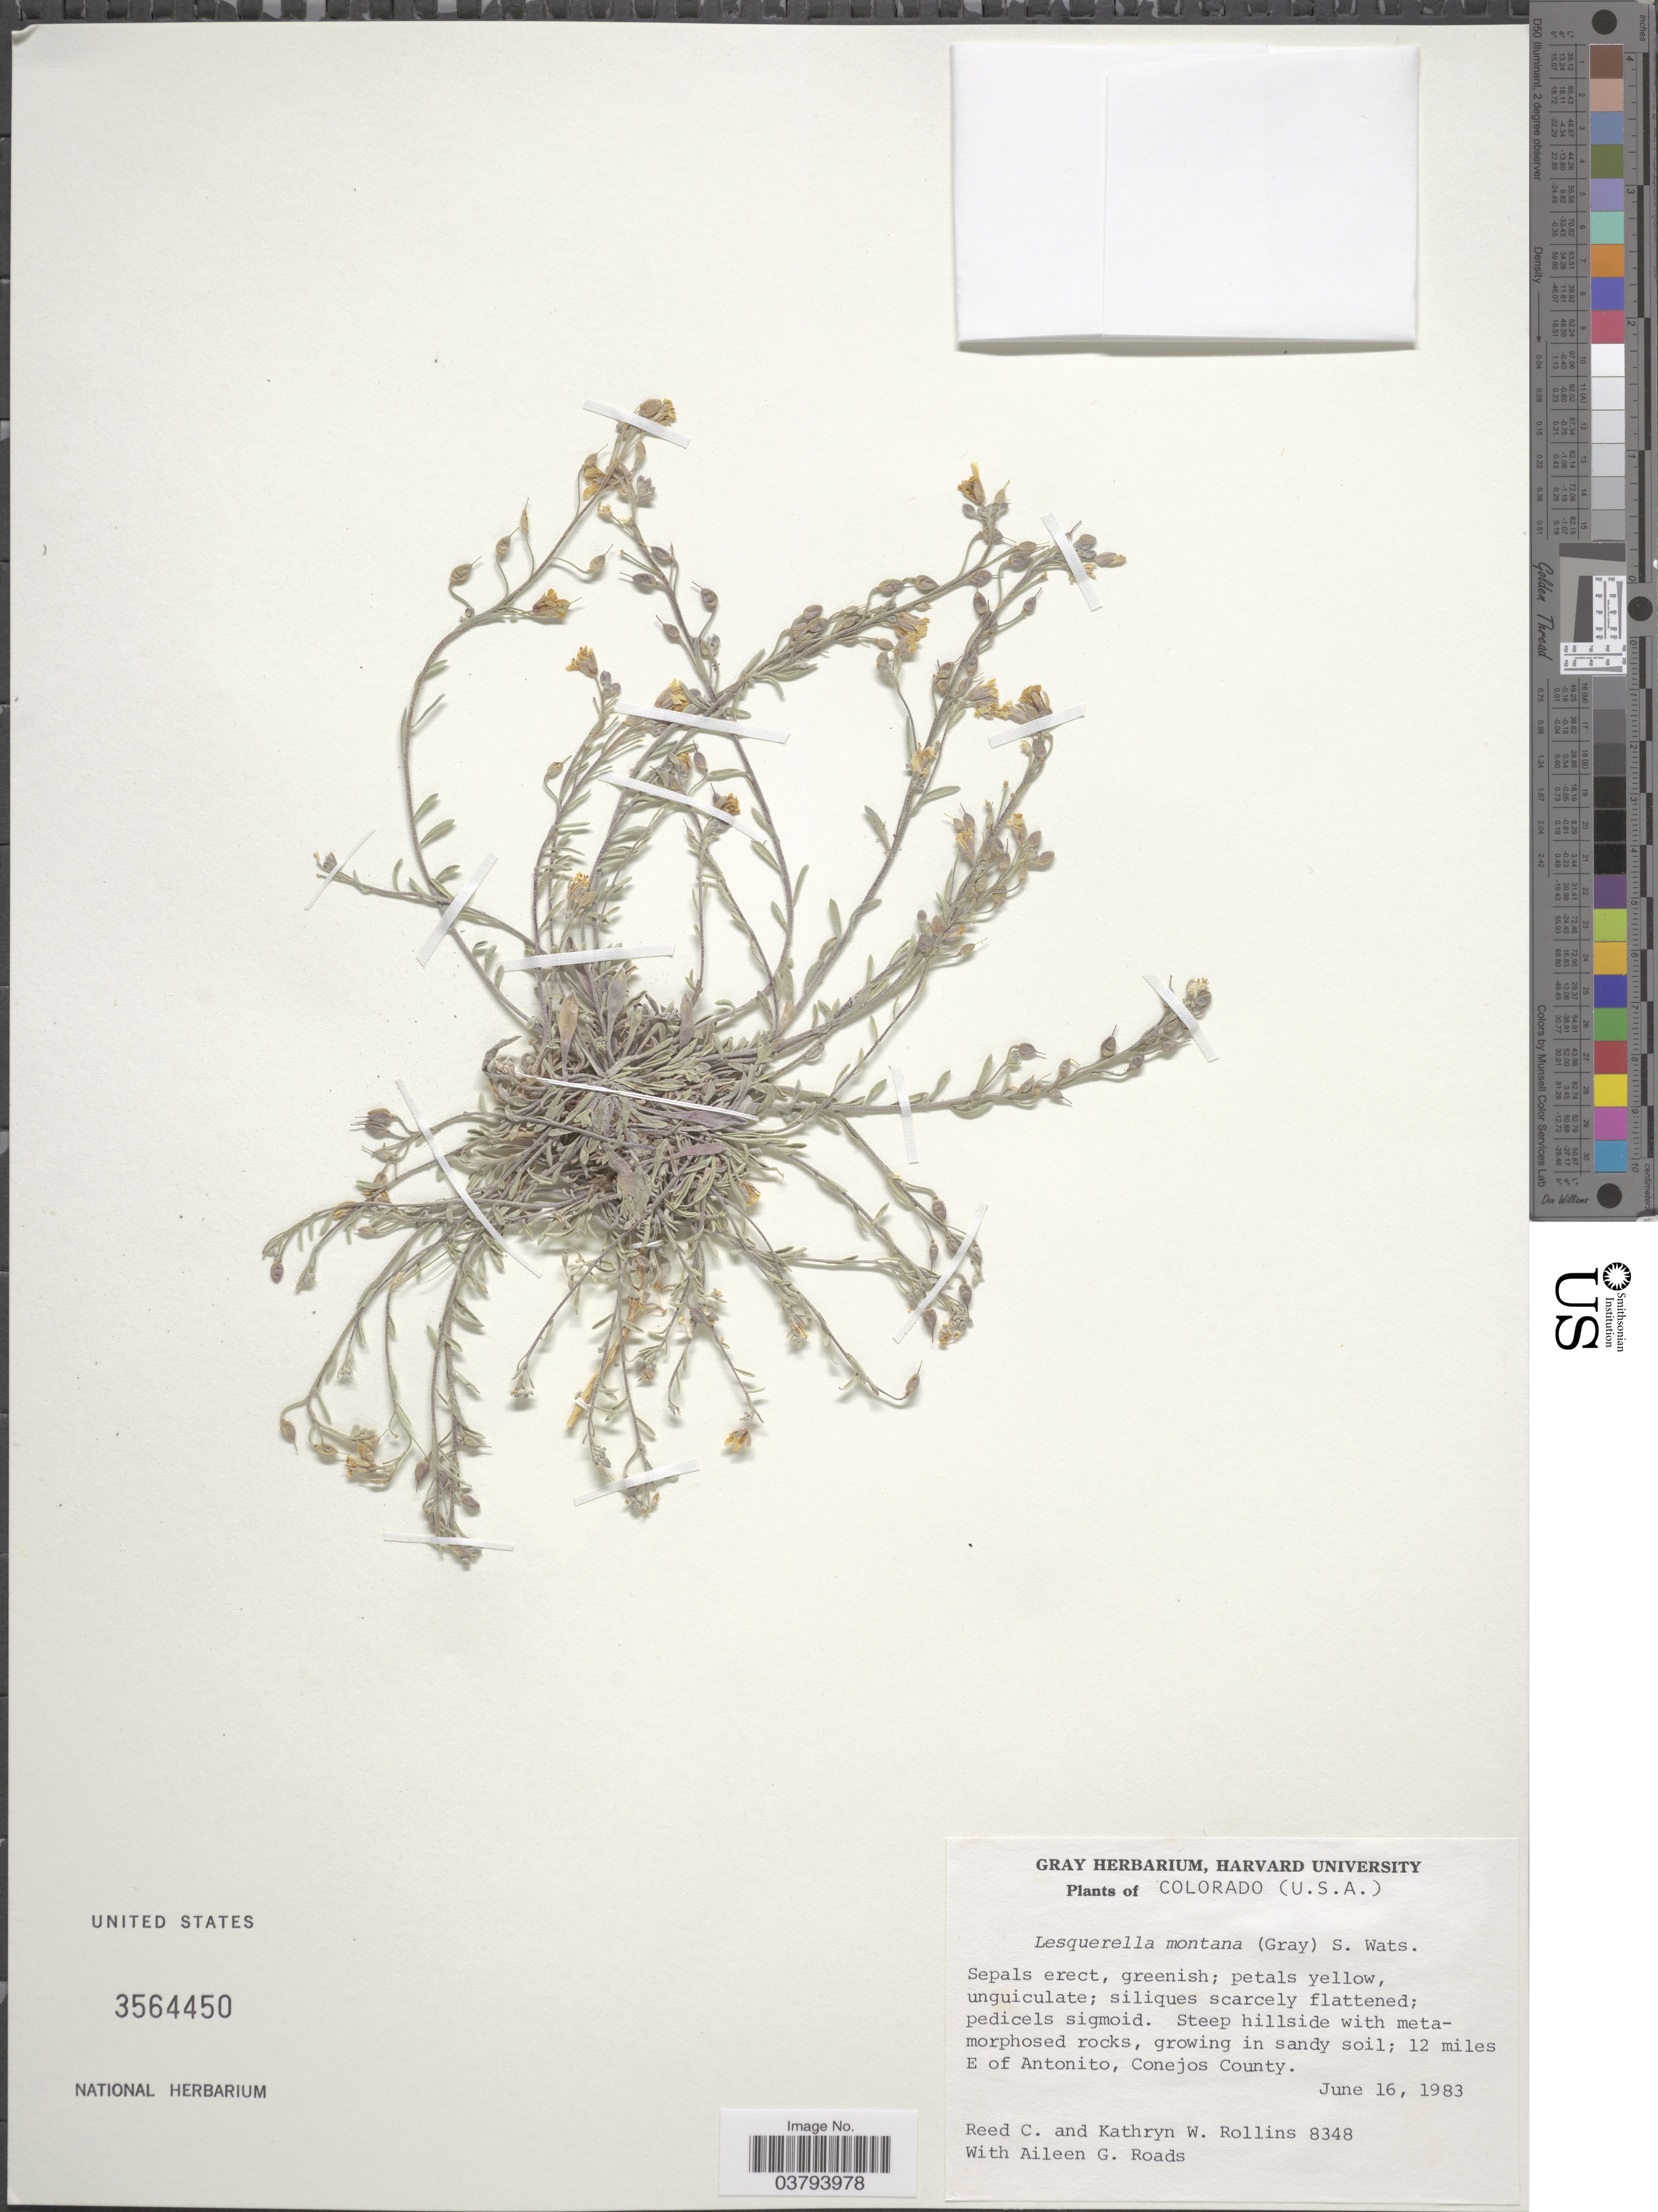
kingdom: Plantae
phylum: Tracheophyta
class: Magnoliopsida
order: Brassicales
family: Brassicaceae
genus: Lesquerella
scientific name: Lesquerella montana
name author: (A. Gray) S. Watson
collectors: R. C. Rollins, K. W. Rollins & A. Roads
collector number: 8348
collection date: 1983-06-16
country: United States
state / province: Colorado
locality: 12 miles E of Antonito, Conejos County.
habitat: steep hillside with metamorphosed rocks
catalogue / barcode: US 3564450